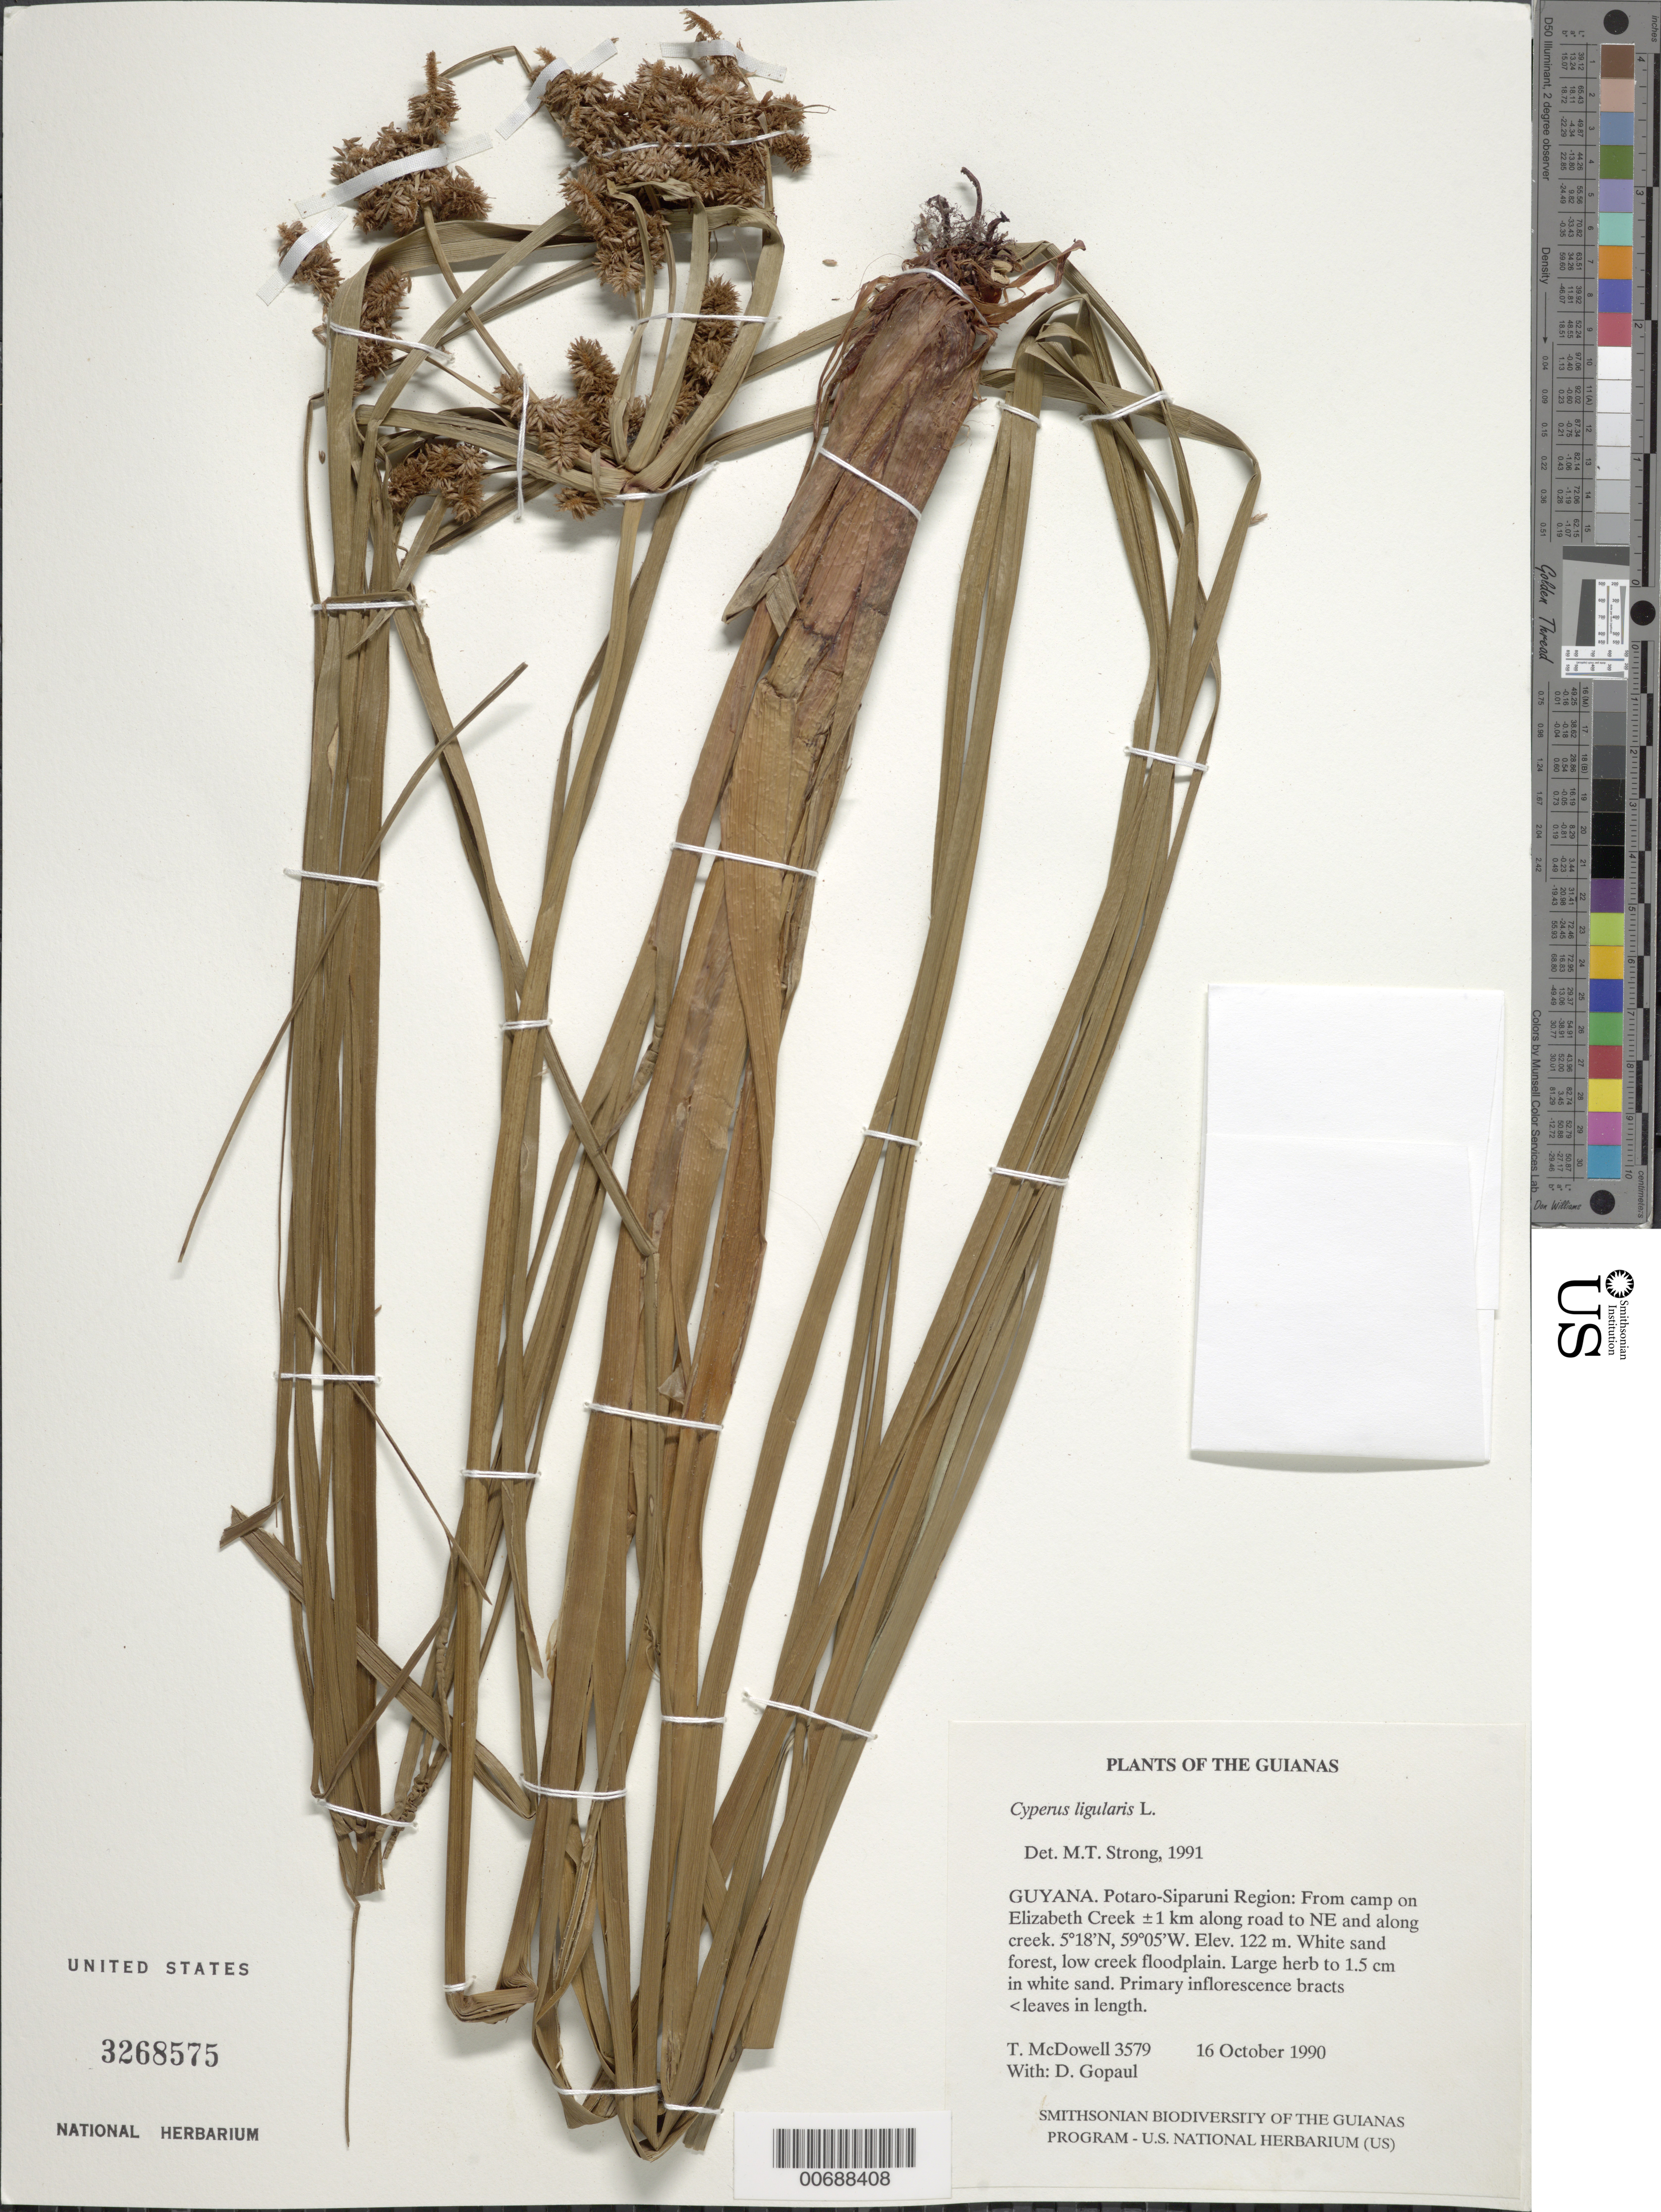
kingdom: Plantae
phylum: Tracheophyta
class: Liliopsida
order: Poales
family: Cyperaceae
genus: Cyperus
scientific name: Cyperus ligularis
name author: L.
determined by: Strong, M. T., (US), Smithsonian Institution - National Museum of Natural History (UNITED STATES)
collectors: T. McDowell & D. Gopaul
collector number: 3579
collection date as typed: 16 October 1990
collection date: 1990-10-16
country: Guyana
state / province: Potaro-Siparuni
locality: From camp on Elizabeth Creek ±1 km along road to NE and along creek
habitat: White sand forest, low creek floodplain and along road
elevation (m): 122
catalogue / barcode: US 3268575